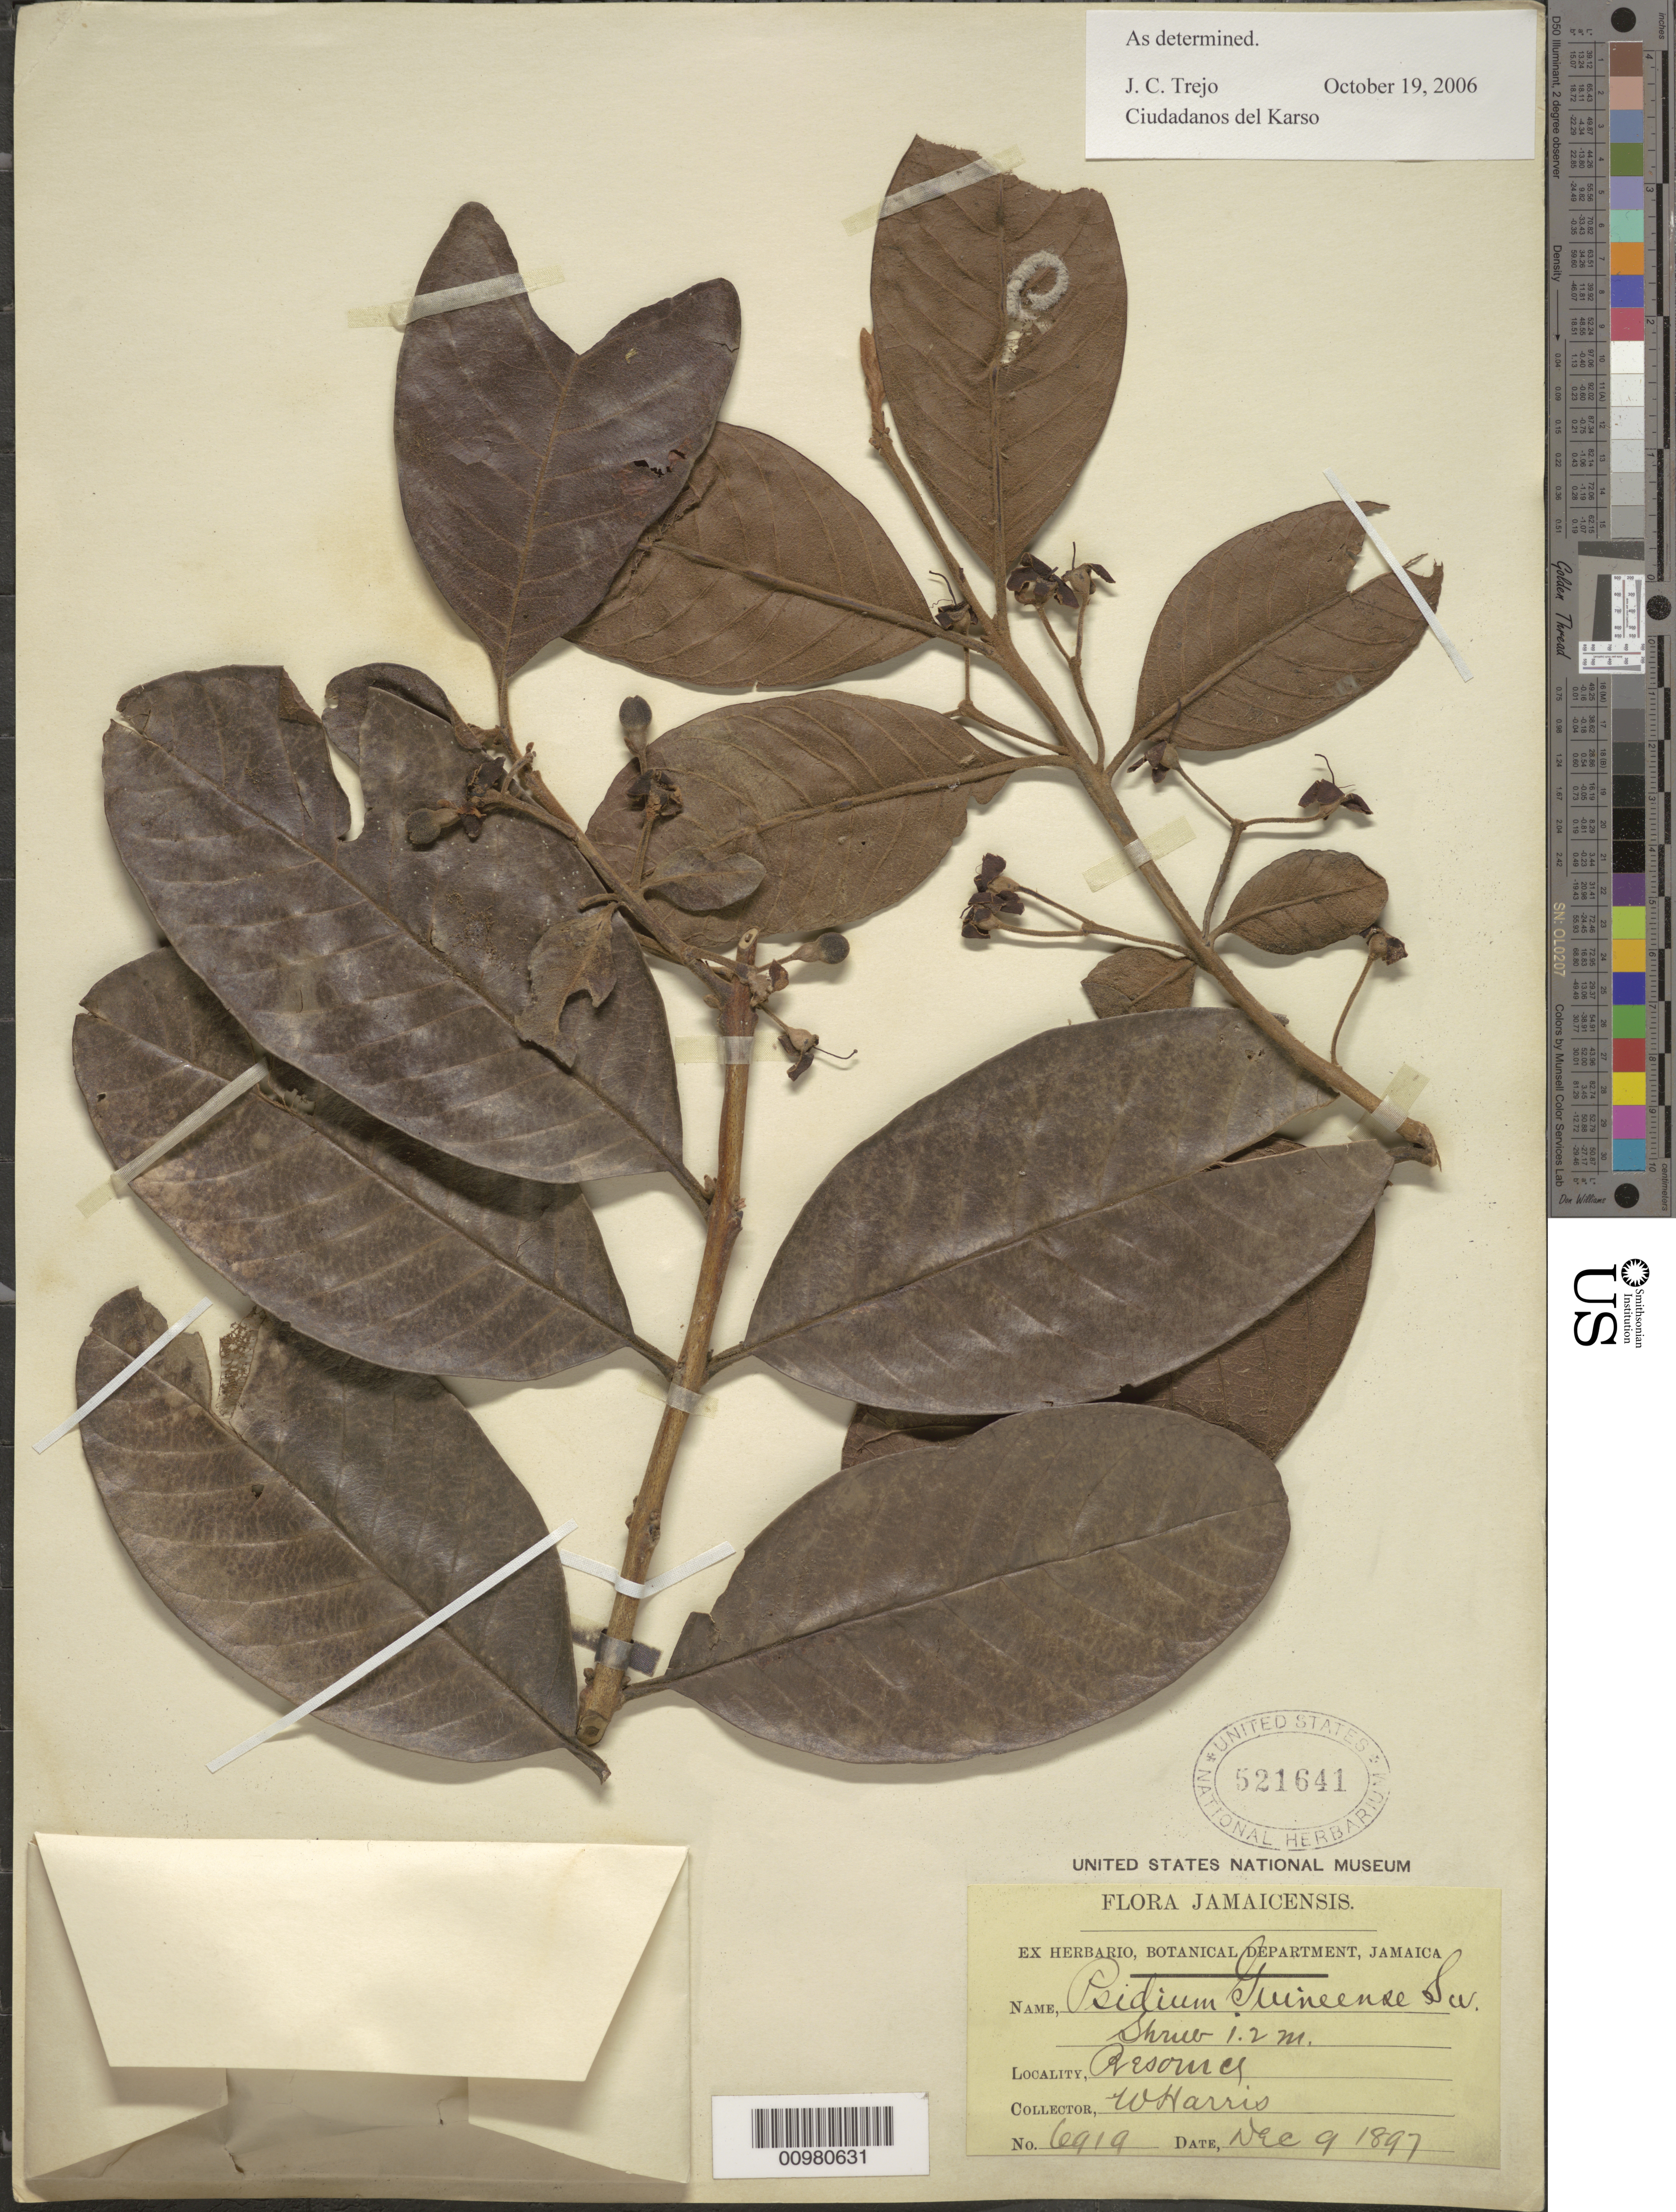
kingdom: Plantae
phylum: Tracheophyta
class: Magnoliopsida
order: Myrtales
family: Myrtaceae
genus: Psidium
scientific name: Psidium guineense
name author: Sw.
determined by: Trejo-Torres, J. C.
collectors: W. H. Harris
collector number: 6919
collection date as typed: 09 Dec 1897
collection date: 1897-12-09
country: Jamaica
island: Jamaica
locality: Resources.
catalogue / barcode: US 521641